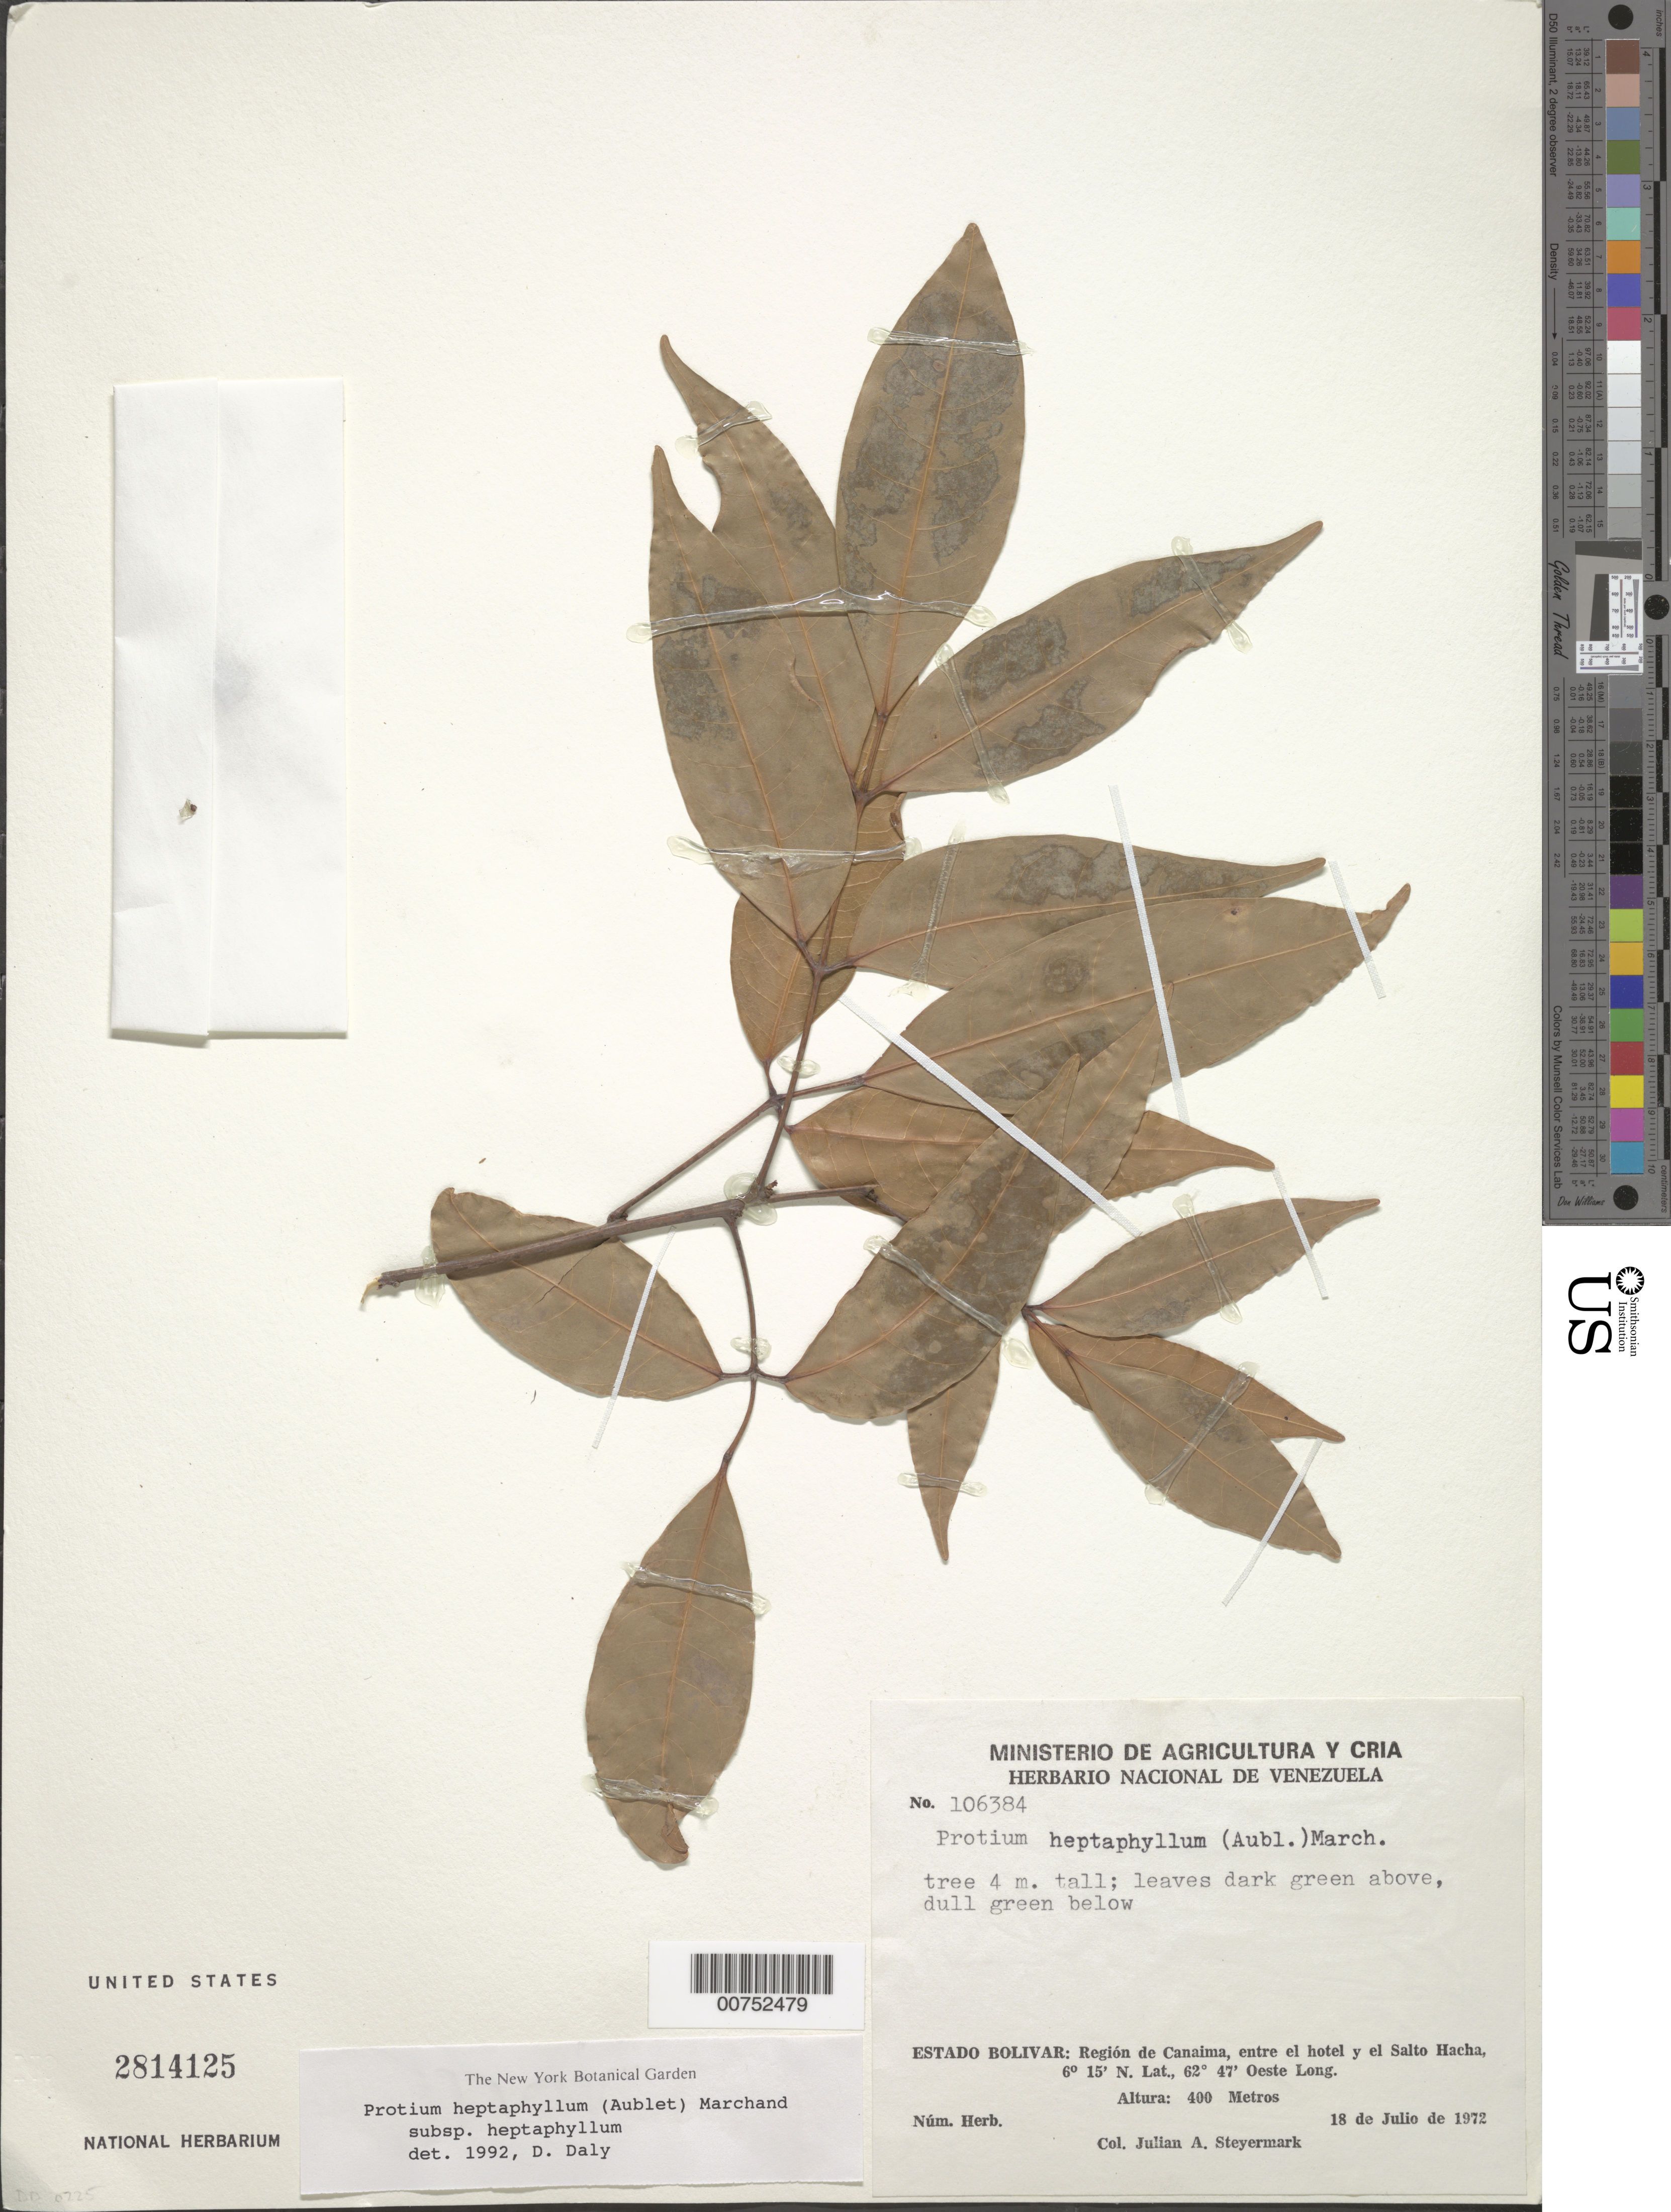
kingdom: Plantae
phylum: Tracheophyta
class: Magnoliopsida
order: Sapindales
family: Burseraceae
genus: Protium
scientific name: Protium heptaphyllum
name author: (Aubl.) Marchand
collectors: J. Steyermark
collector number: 106384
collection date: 1972-07-18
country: Venezuela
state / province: Bolivar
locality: Región de Canaima, entre el hotel y el Salto Hacha.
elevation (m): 400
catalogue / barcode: US 2814125